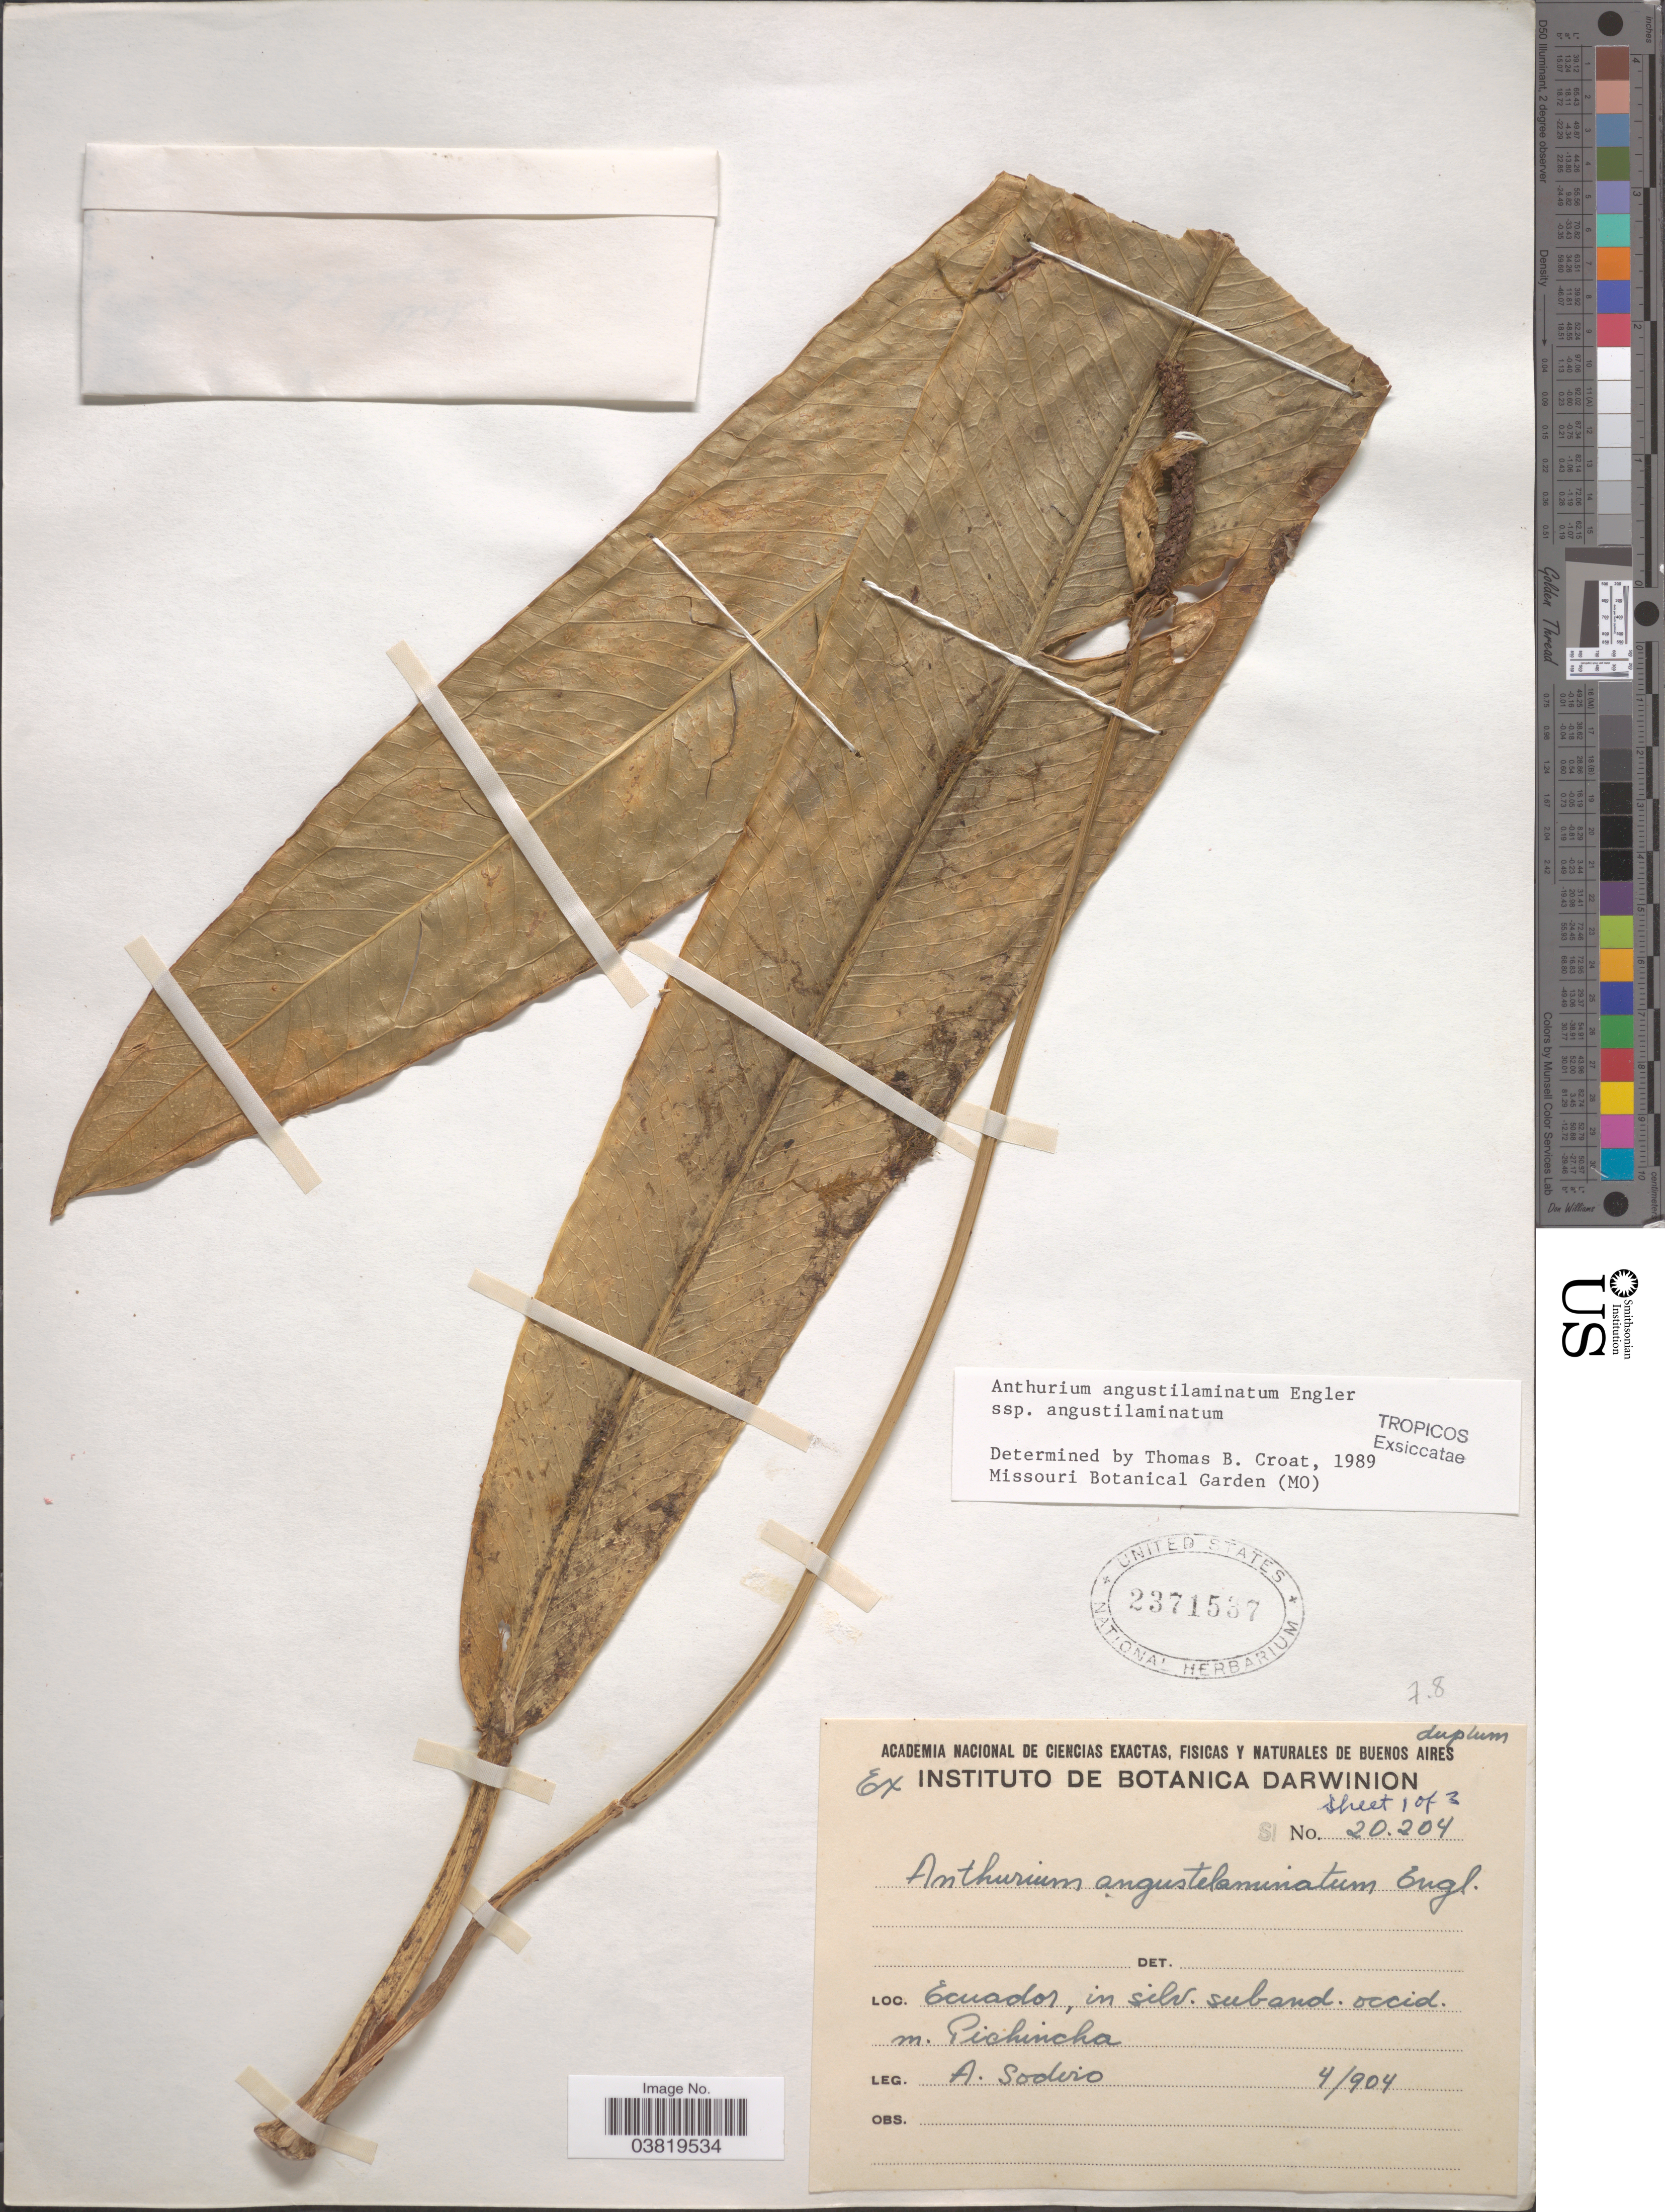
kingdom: Plantae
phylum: Tracheophyta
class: Liliopsida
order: Alismatales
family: Araceae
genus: Anthurium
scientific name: Anthurium angustilaminata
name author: Croat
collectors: A. Sodiro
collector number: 20204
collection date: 1904-04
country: Ecuador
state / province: Pichincha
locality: In silv. suband. occid. m. Pichincha.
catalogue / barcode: US 2371537